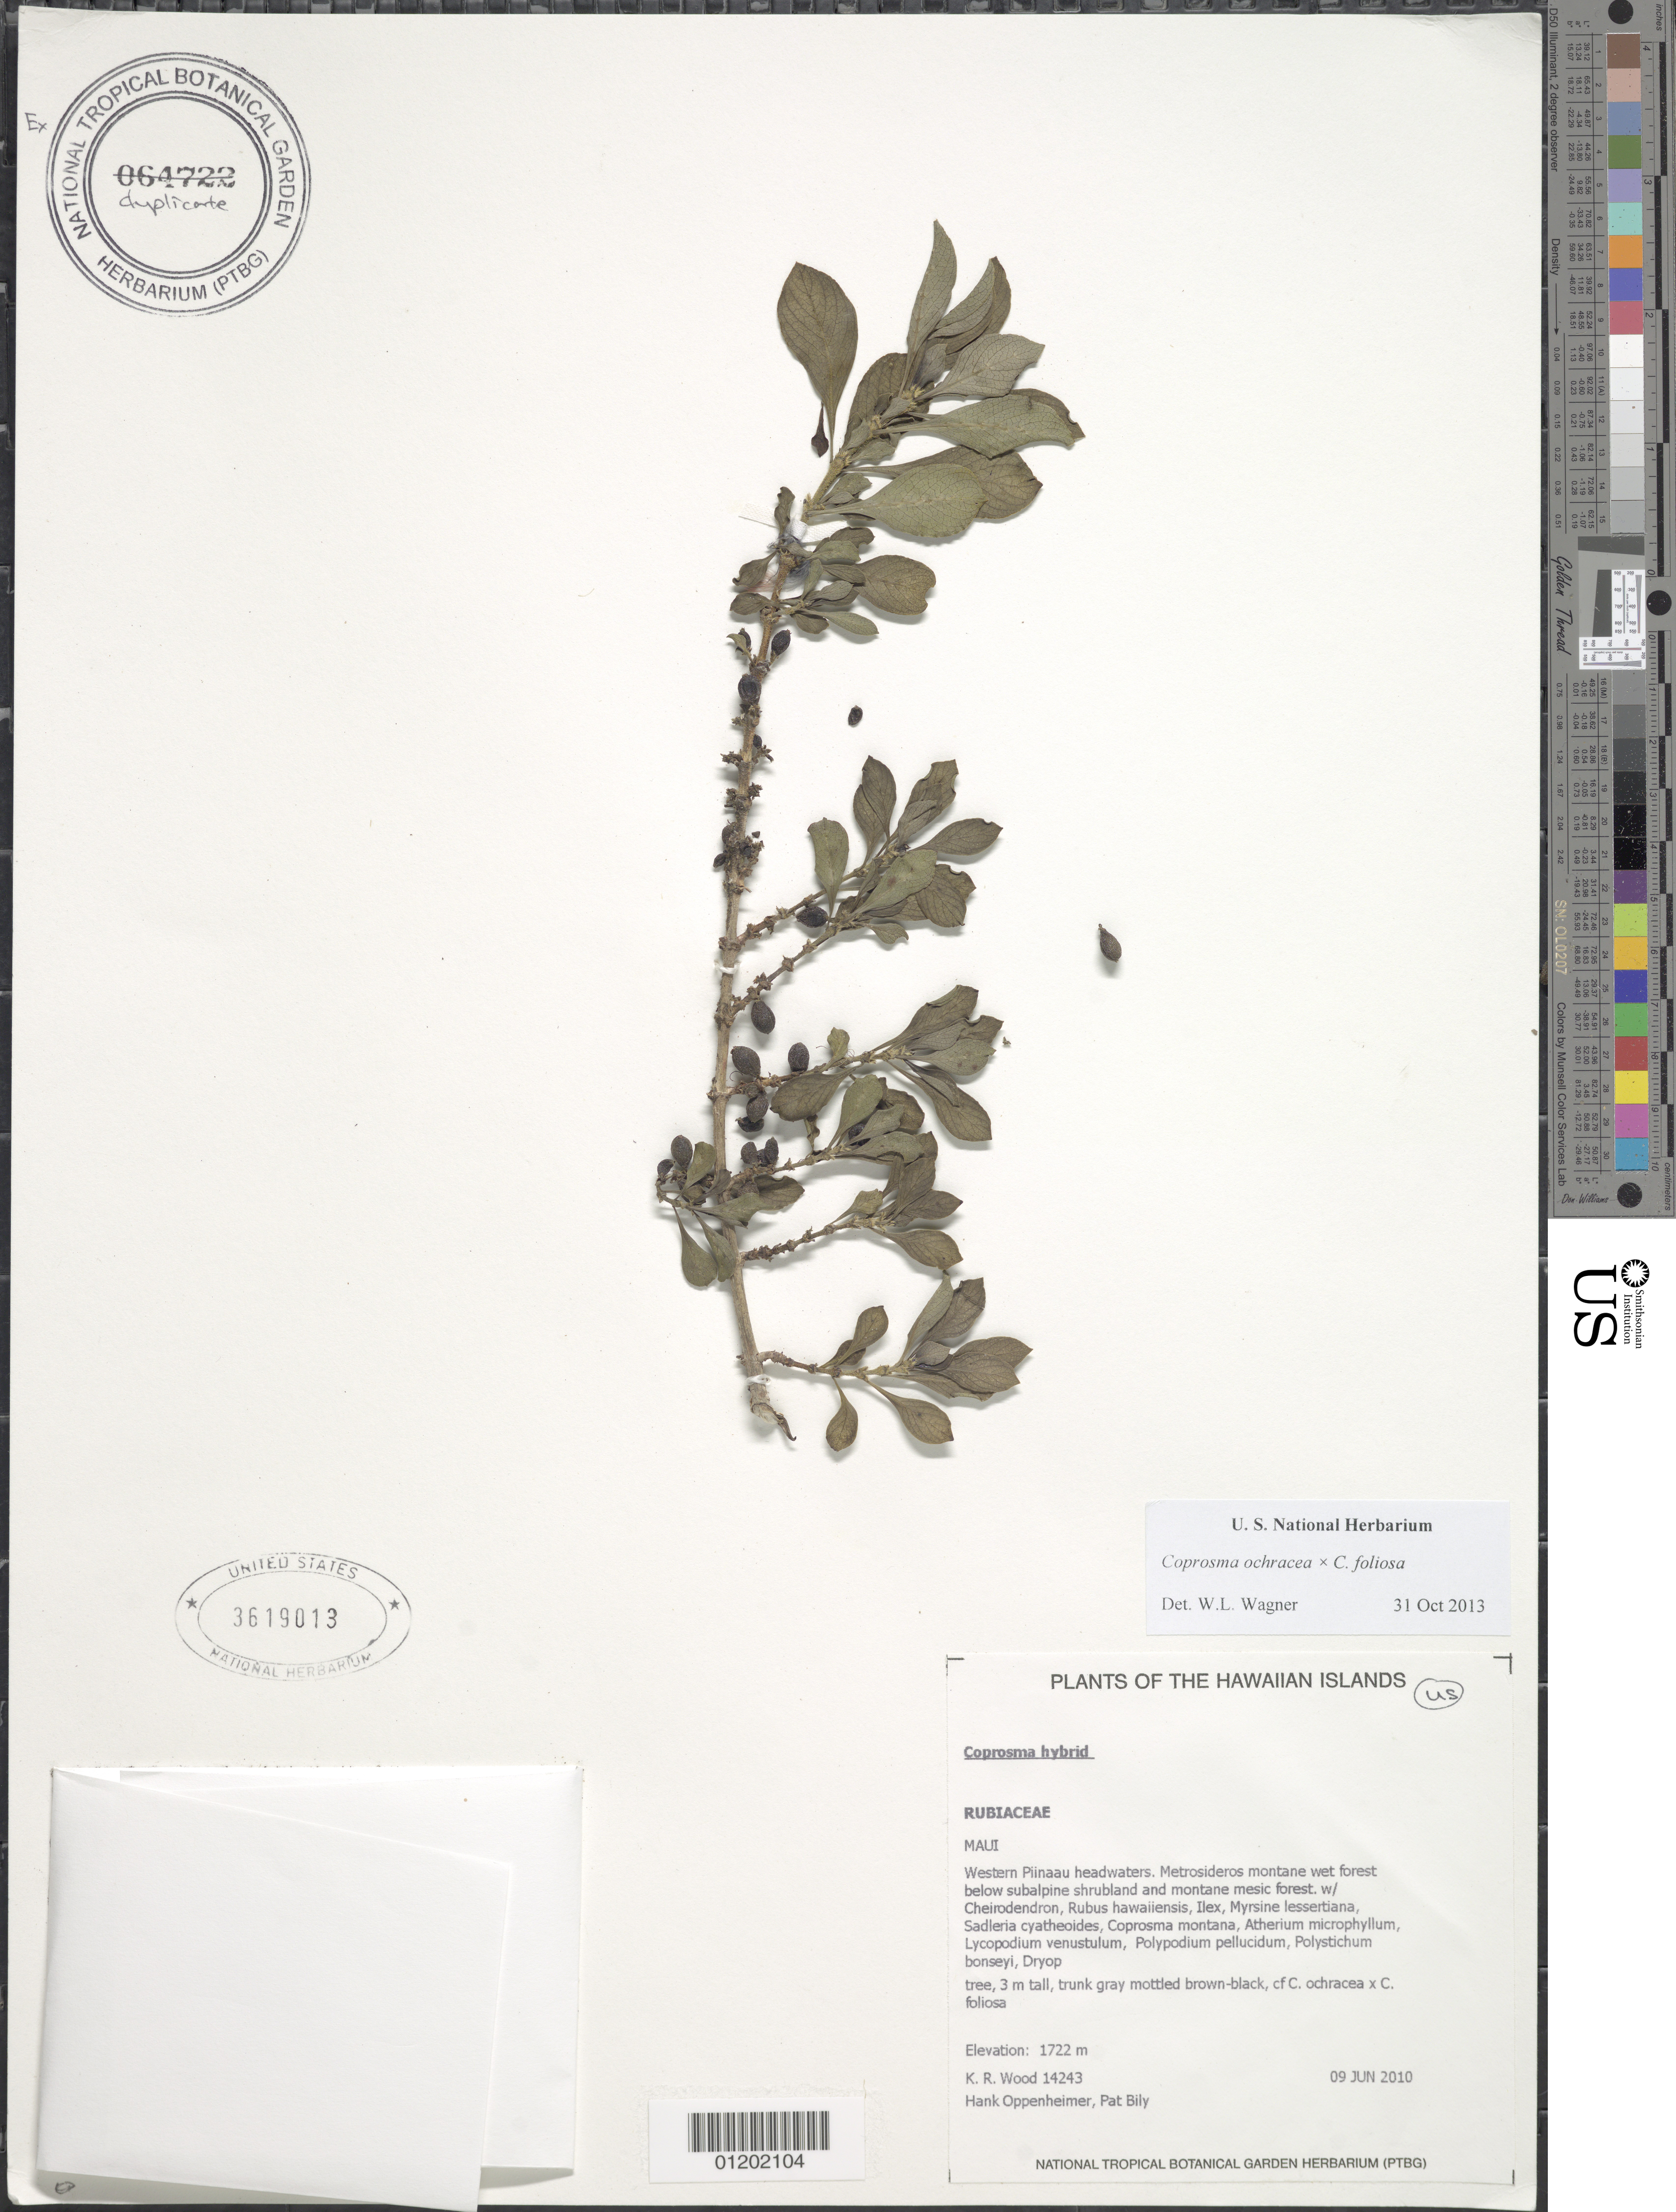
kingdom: Plantae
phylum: Tracheophyta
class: Magnoliopsida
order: Gentianales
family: Rubiaceae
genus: Coprosma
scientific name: Coprosma foliosa x C. ochracea W.R.B. Oliv.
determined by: Wagner, W. L., (BOT), Smithsonian Institution - National Museum of Natural History (UNITED STATES)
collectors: K. R. Wood, H. L. Oppenheimer & P. Bily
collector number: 14243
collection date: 2010-06-09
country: United States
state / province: Hawaii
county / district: Maui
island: Maui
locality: Western Piinaau headwaters.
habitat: Montane wet forest.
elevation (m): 1722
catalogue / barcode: US 3619013